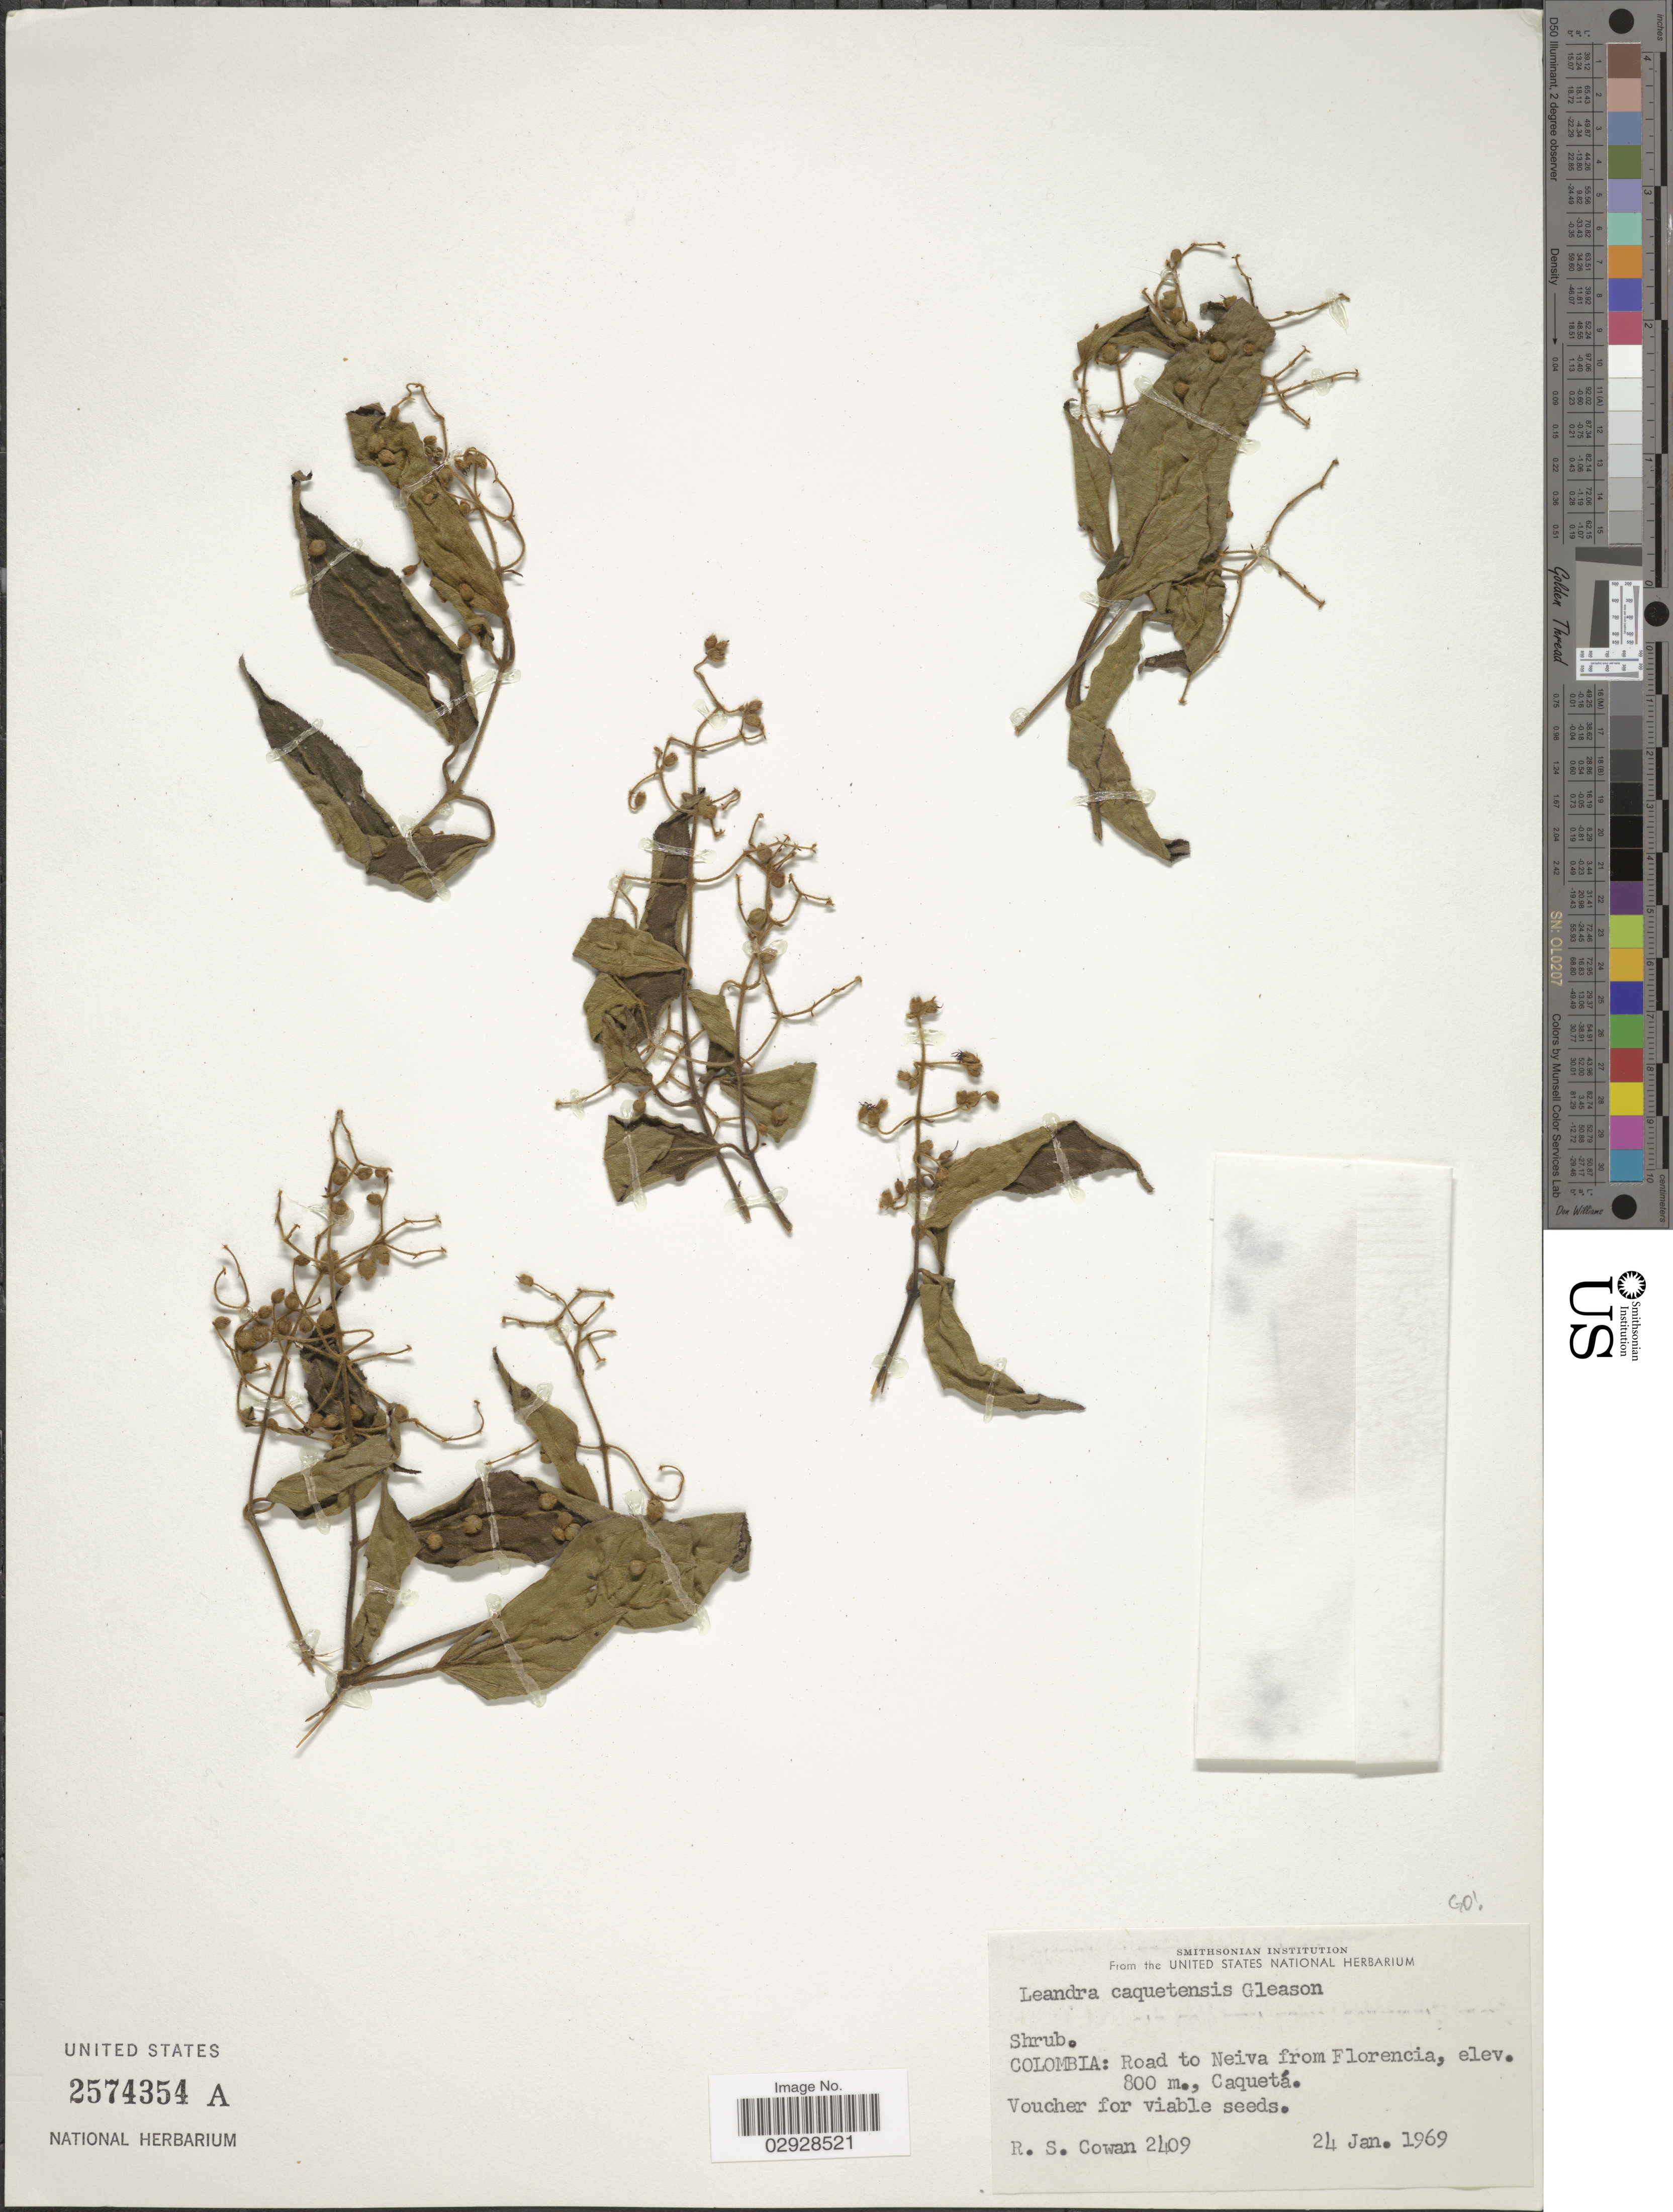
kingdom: Plantae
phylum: Tracheophyta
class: Magnoliopsida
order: Myrtales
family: Melastomataceae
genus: Leandra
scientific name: Leandra caquetensis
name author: Gleason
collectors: R. S. Cowan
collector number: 2409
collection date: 1969-01-24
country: Colombia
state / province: Caquetá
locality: Road to Neiva from Florencia.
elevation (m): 800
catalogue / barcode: US 2574354A